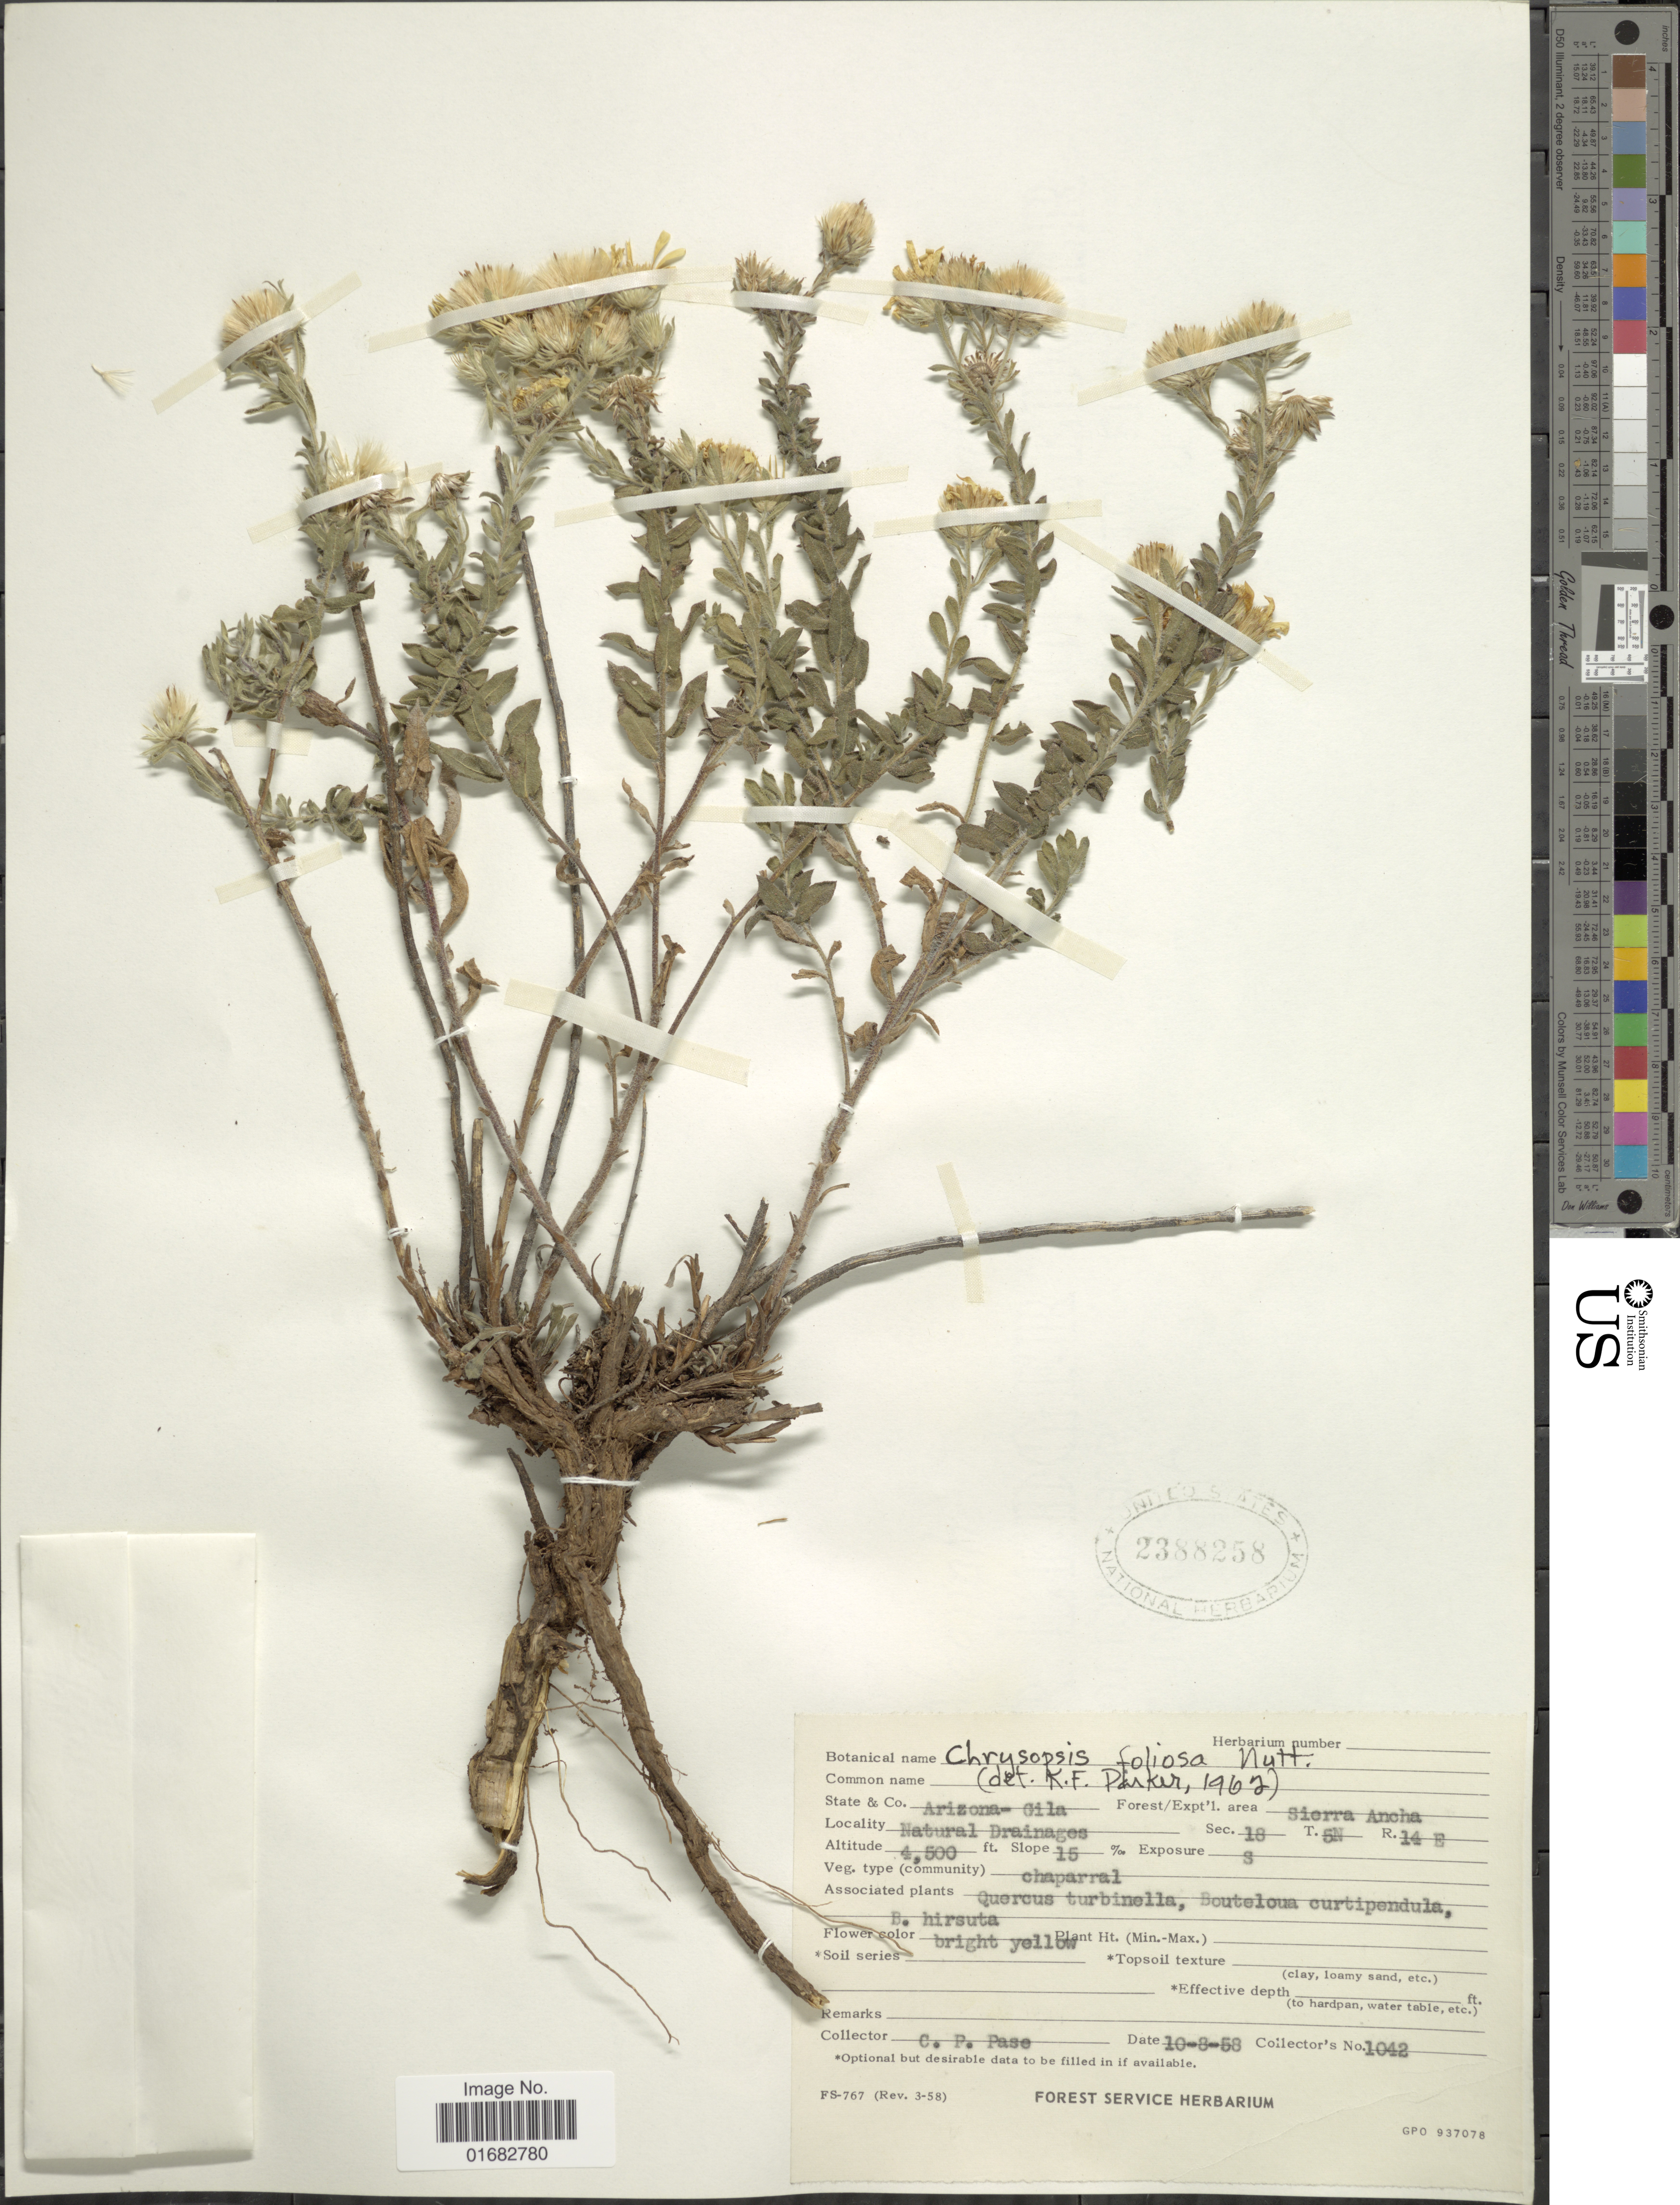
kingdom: Plantae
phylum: Tracheophyta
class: Magnoliopsida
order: Asterales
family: Asteraceae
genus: Heterotheca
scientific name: Heterotheca villosa var. foliosa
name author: (Nutt.) V.L. Harms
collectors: C. P. Pase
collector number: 1042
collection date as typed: Transcribed d/m/y: 8/10/58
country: United States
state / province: Arizona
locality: Gila Co. Sierra Ancha. Natural Drainages. Sec. 18 T 5N R. 14E. Slope 15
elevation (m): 1372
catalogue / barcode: US 2388258